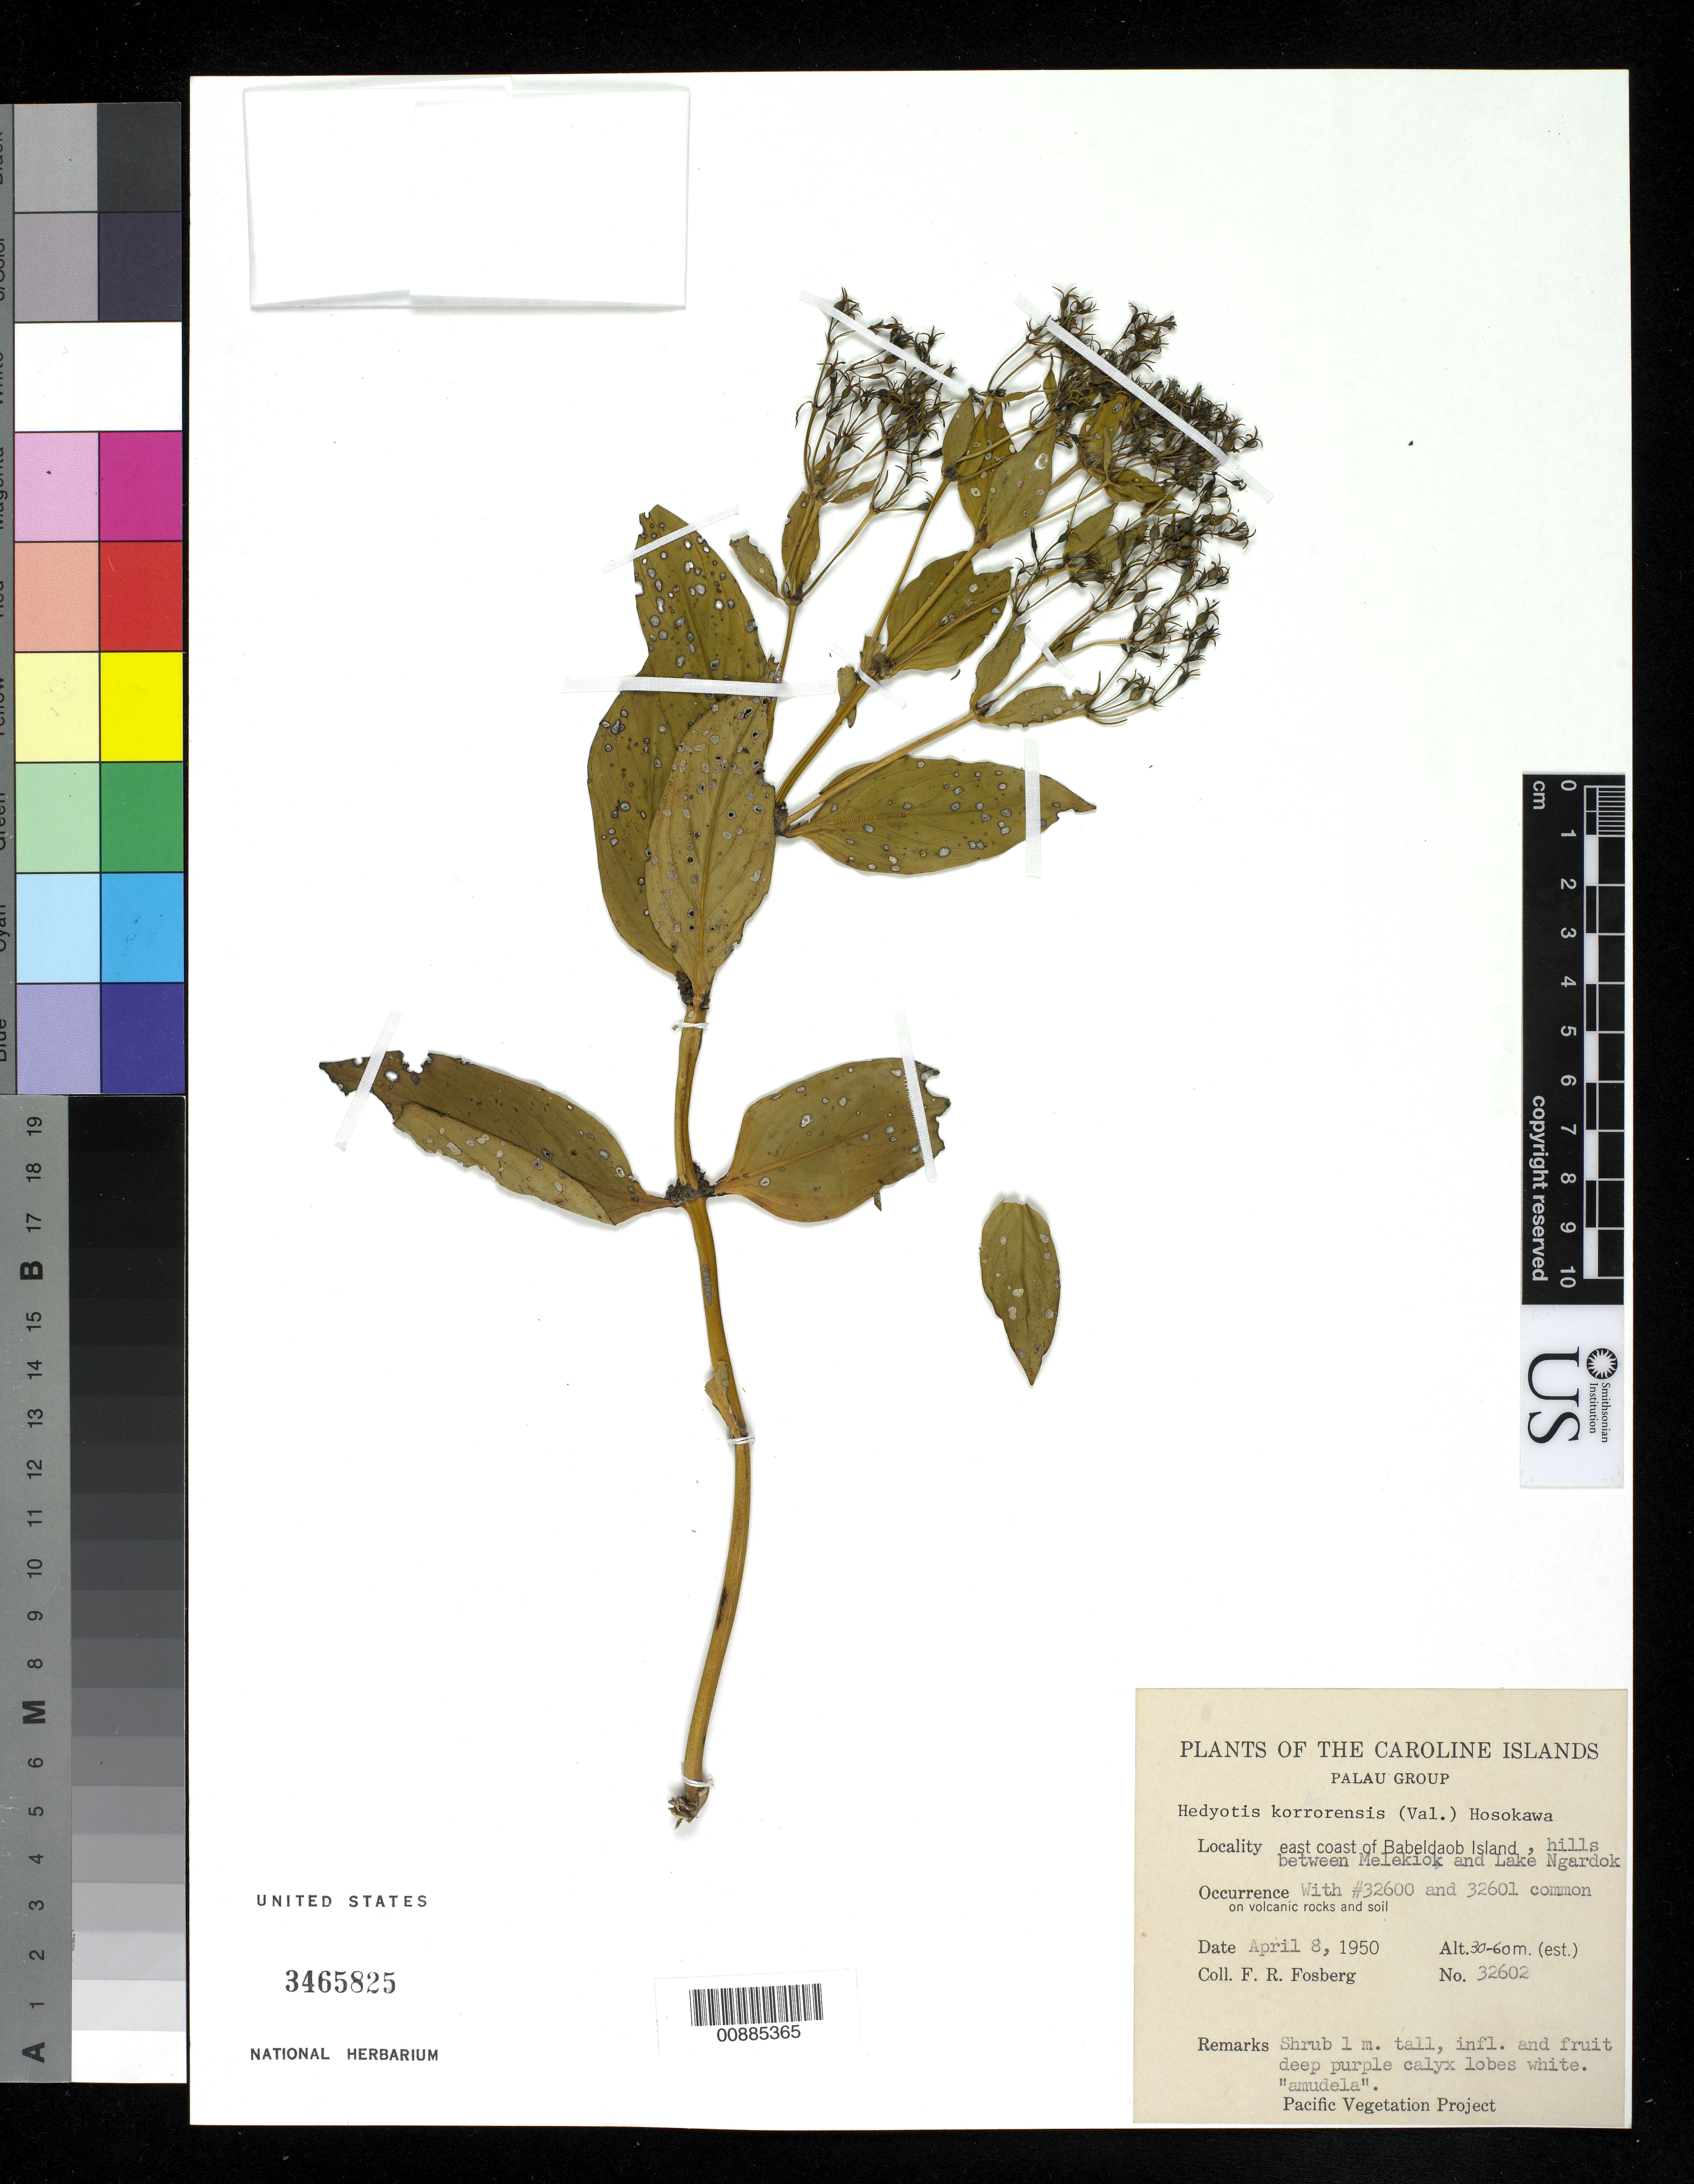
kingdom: Plantae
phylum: Tracheophyta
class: Magnoliopsida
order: Gentianales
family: Rubiaceae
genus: Hedyotis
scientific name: Hedyotis korrorensis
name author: Hosok.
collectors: F. R. Fosberg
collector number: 32602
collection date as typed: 08 Apr 1950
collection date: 1950-04-08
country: Palau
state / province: Melekeok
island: Babeldaob [Babelthuap]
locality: east coast of Babelthuap I., hills between Melekiok and Lake Ngardok.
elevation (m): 30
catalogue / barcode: US 3465825